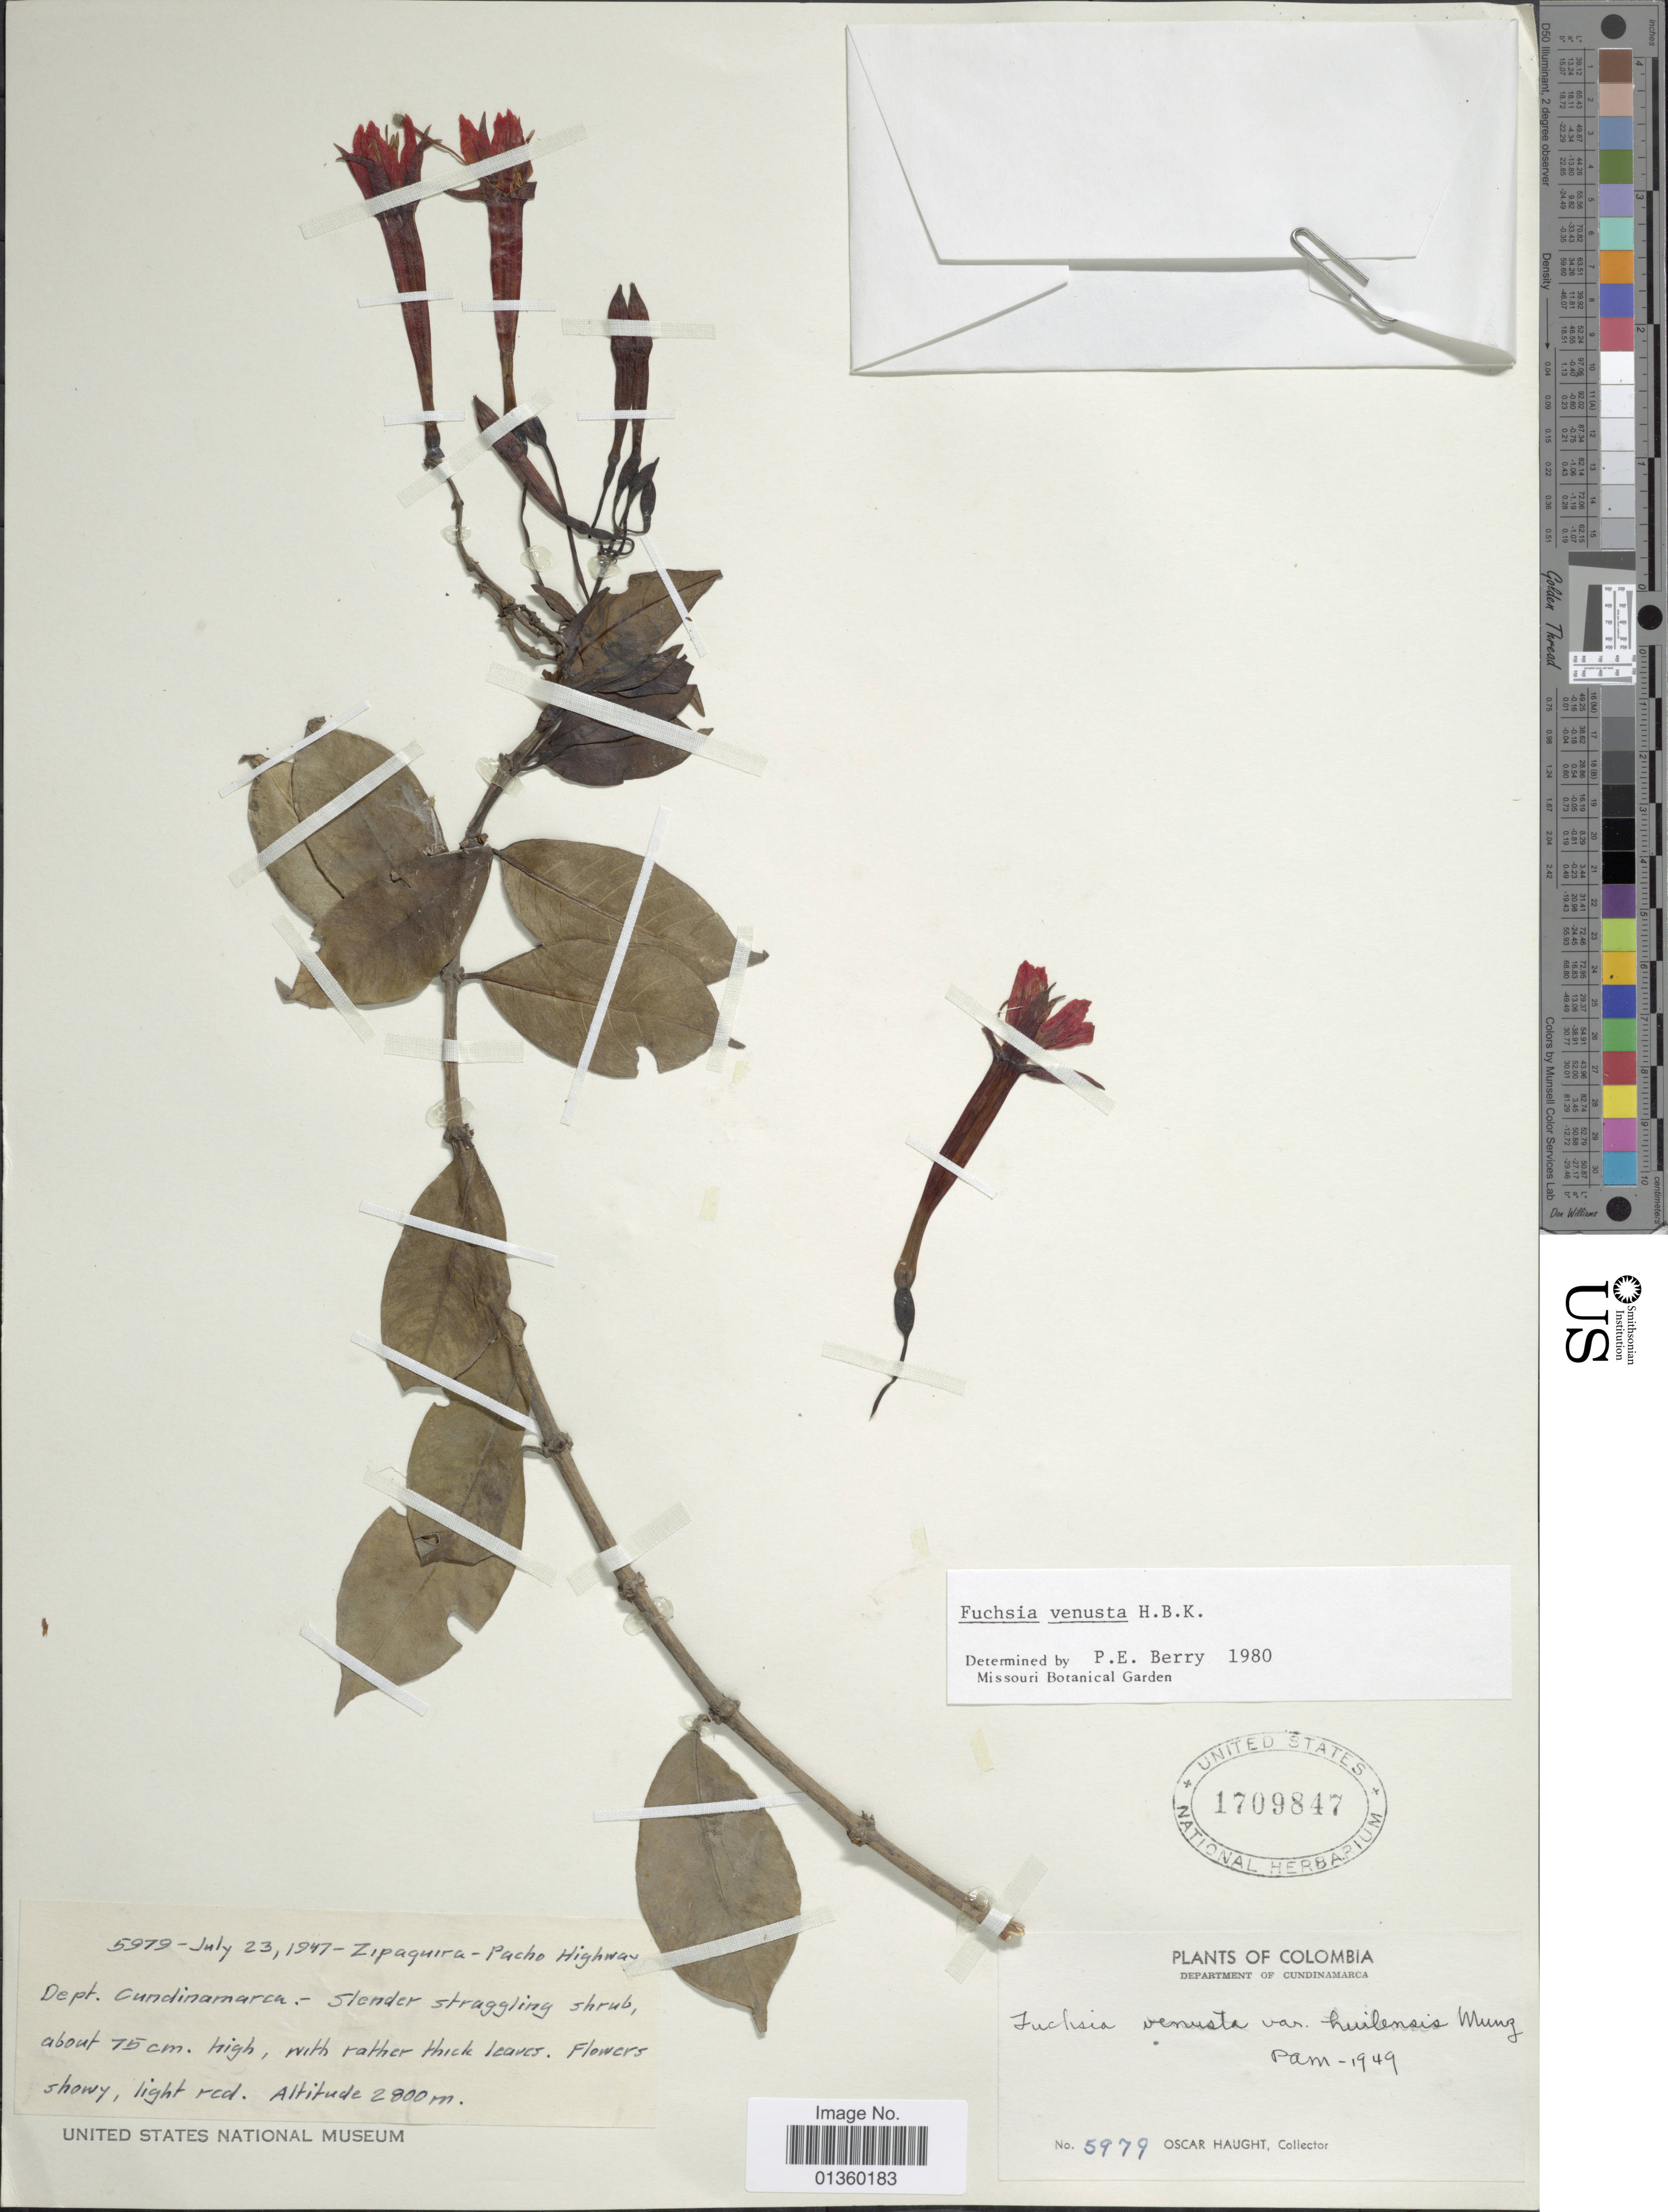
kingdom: Plantae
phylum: Tracheophyta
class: Magnoliopsida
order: Myrtales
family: Onagraceae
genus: Fuchsia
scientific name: Fuchsia venusta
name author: Kunth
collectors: O. L. Haught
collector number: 5979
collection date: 1947-07-23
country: Colombia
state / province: Cundinamarca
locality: Zipaquira - Pacho Highway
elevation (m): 2800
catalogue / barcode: US 1709847